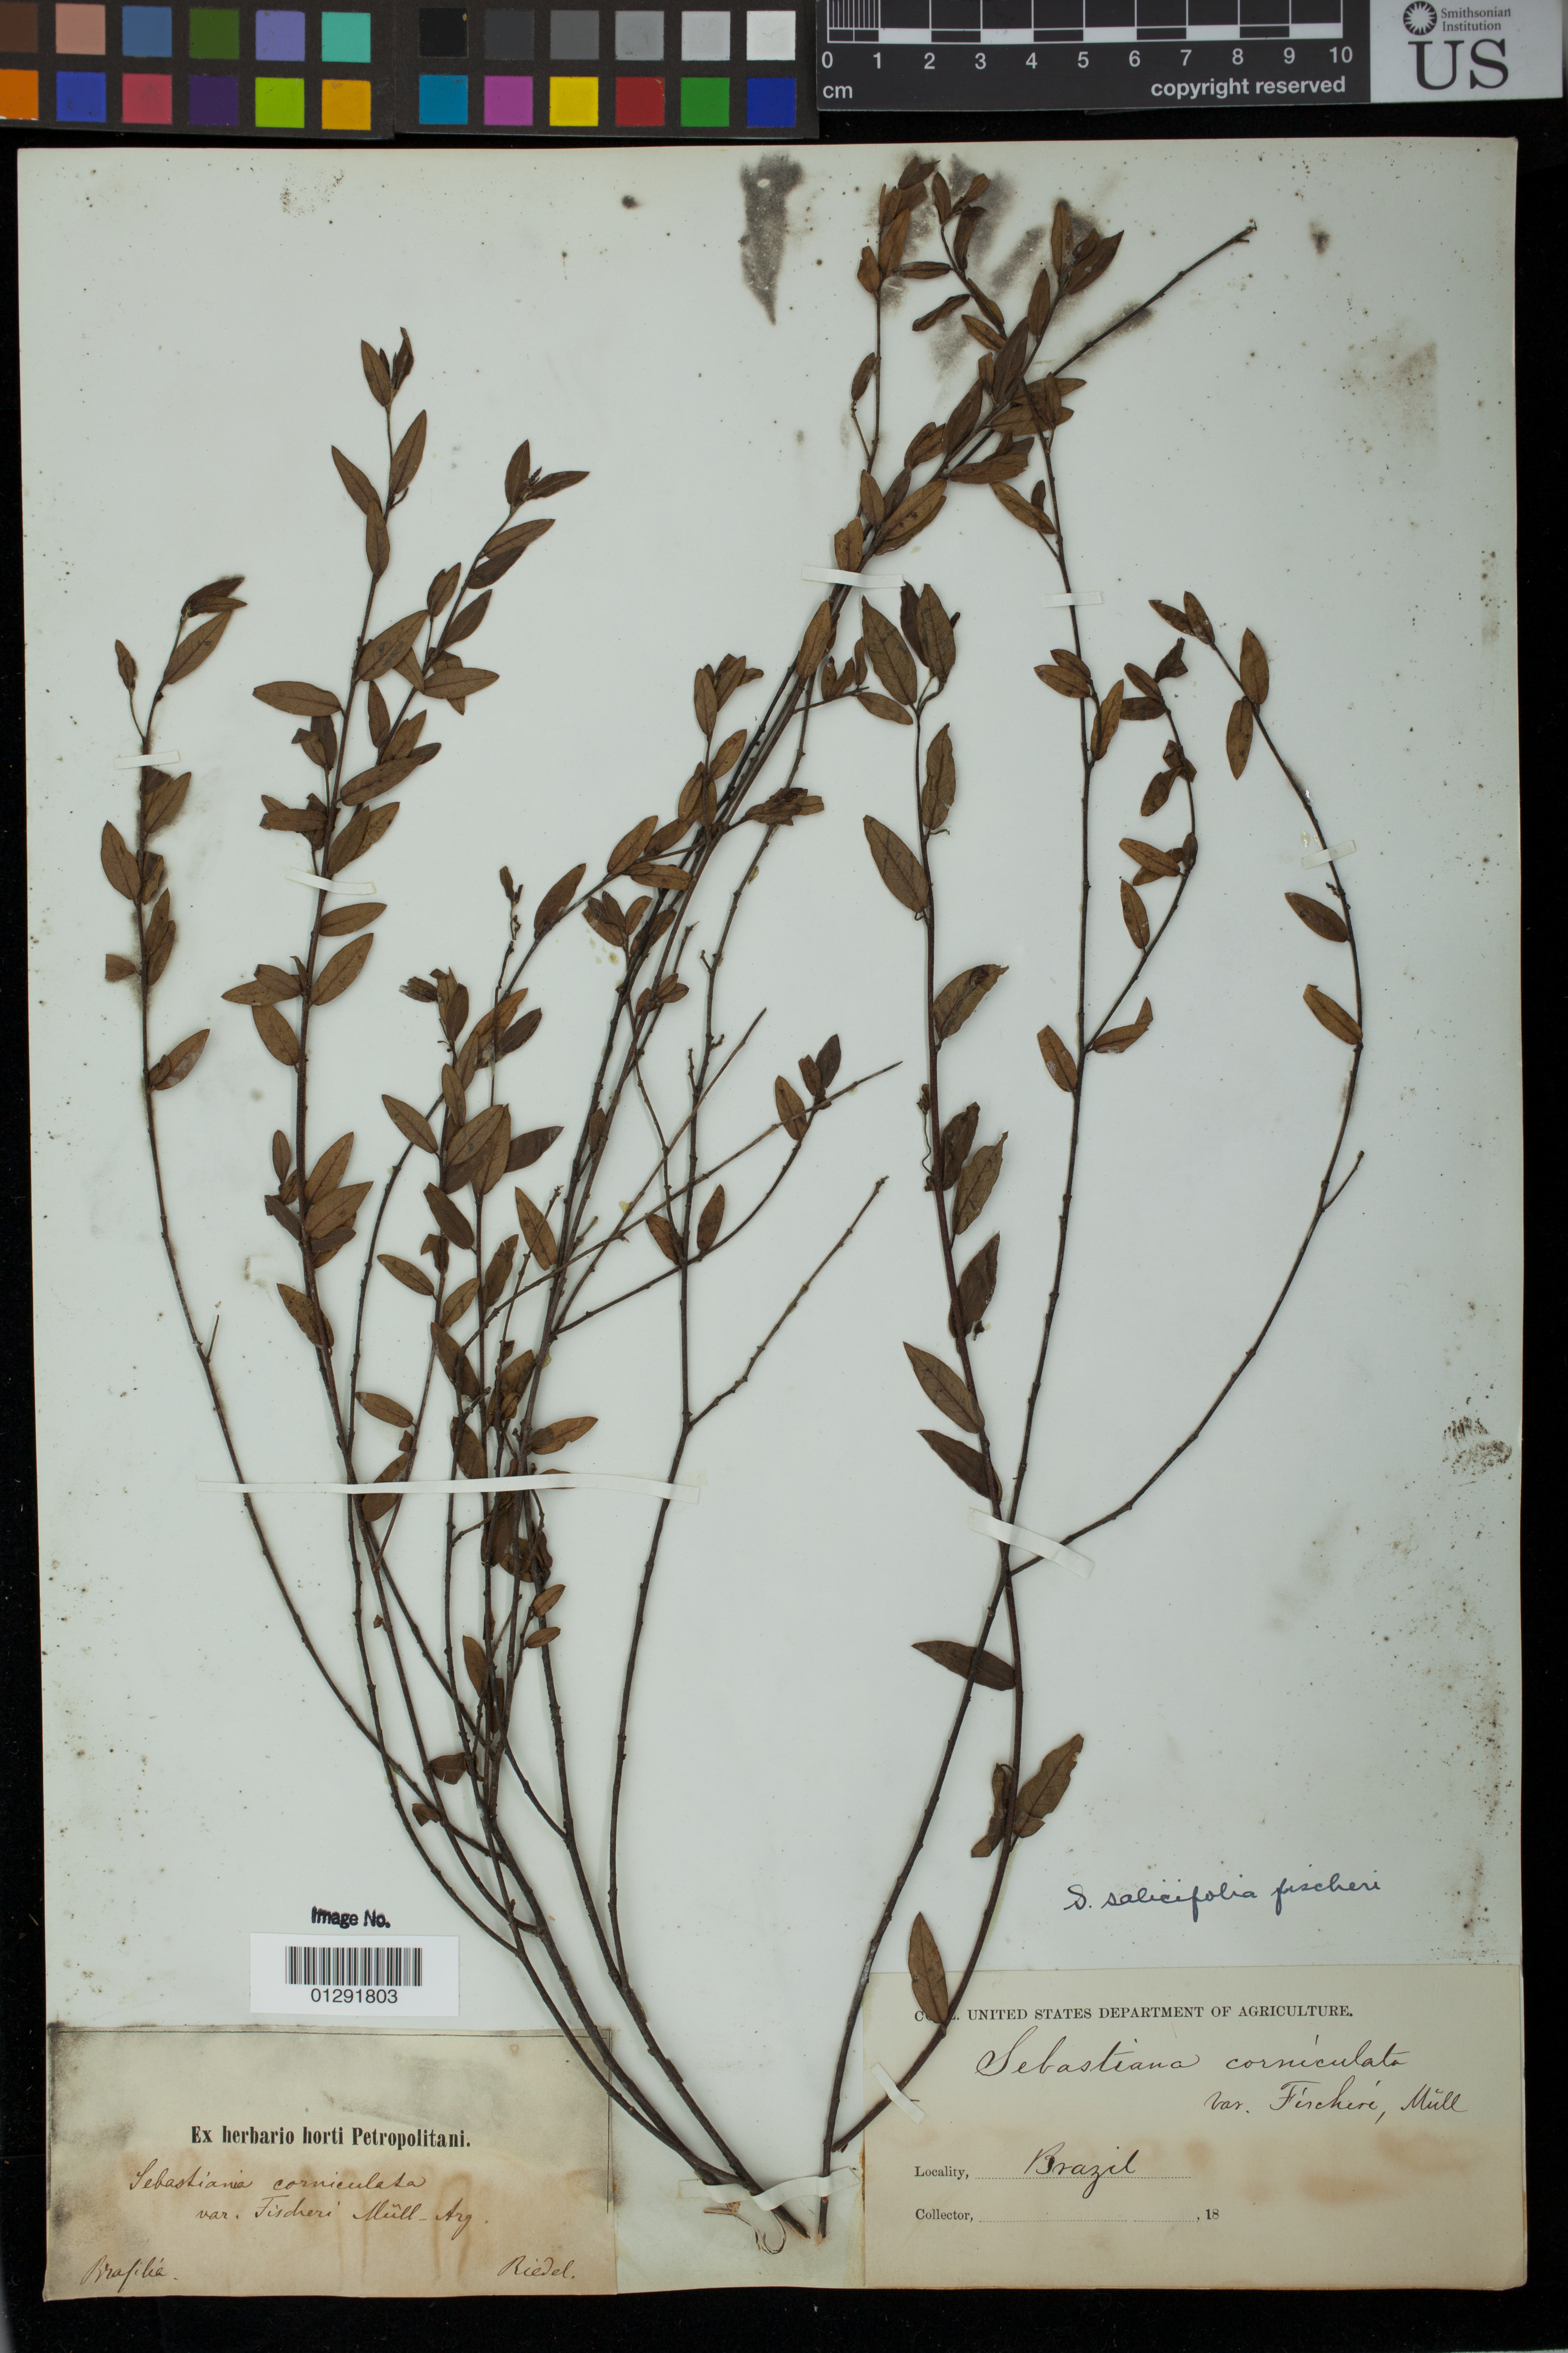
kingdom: Plantae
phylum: Tracheophyta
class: Magnoliopsida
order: Malpighiales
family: Euphorbiaceae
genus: Sebastiania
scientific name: Sebastiania salicifolia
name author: (Mart.) Pax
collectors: L. Riedel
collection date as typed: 18--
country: Brazil